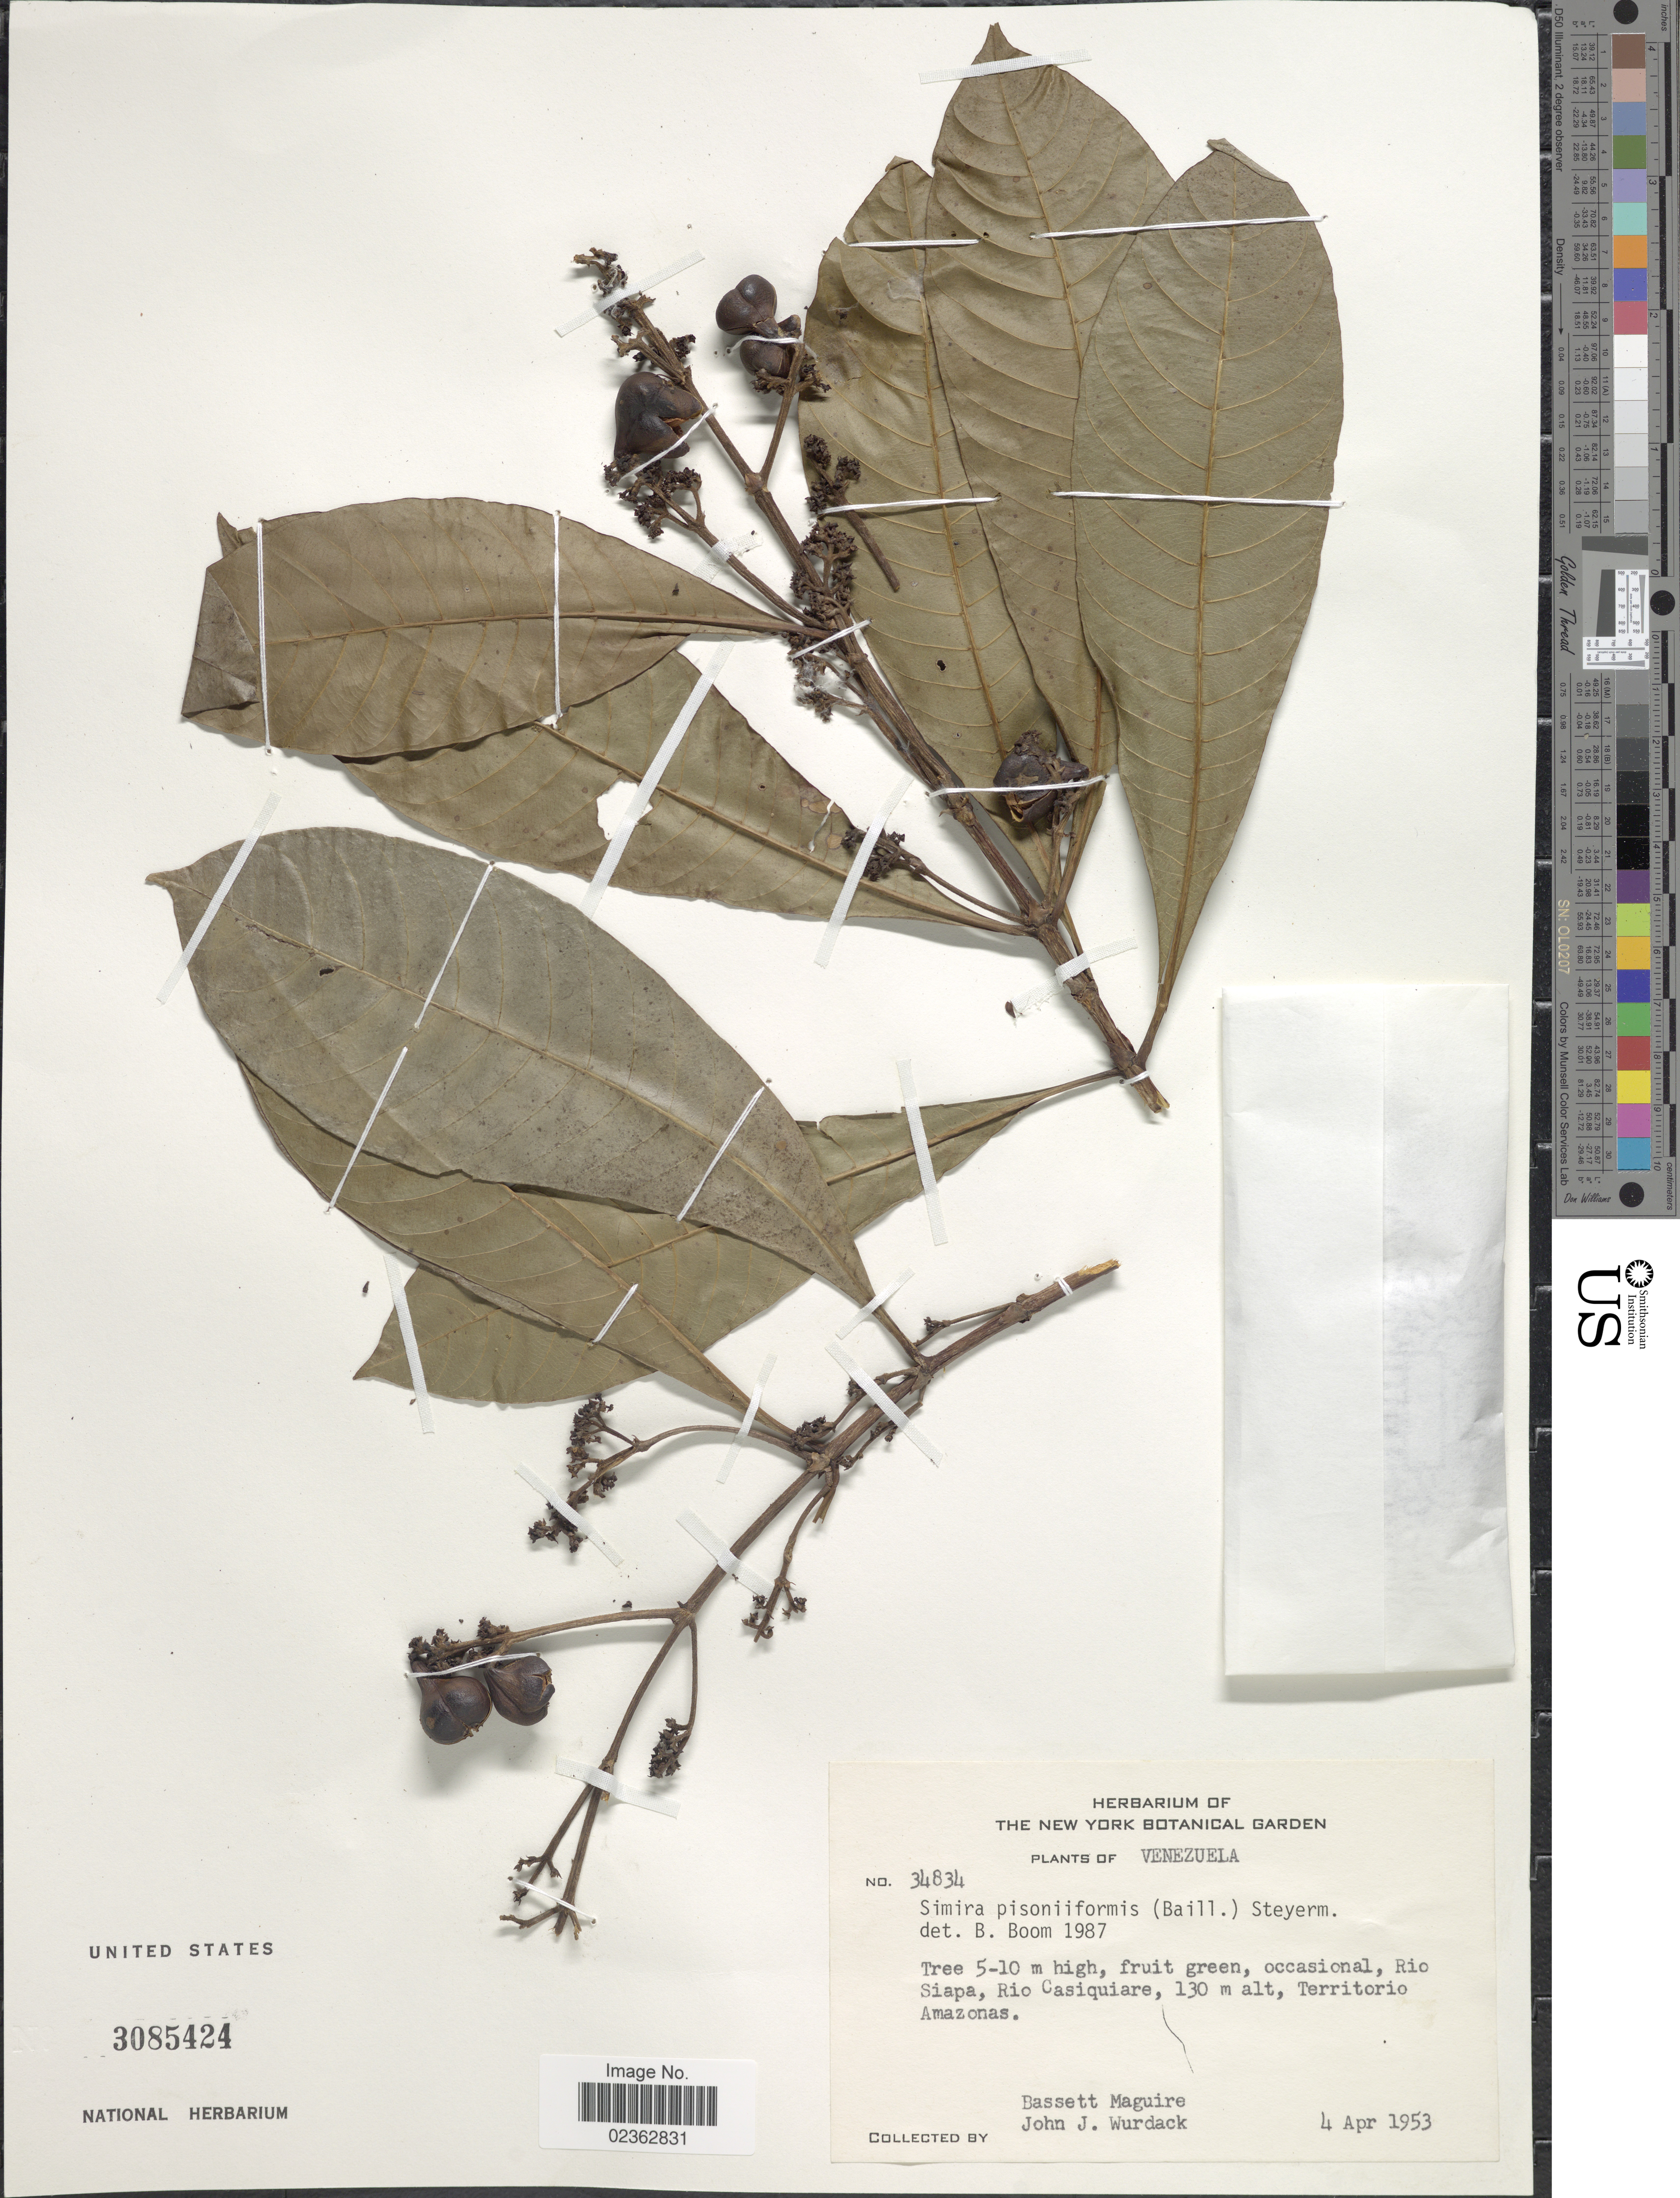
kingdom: Plantae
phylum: Tracheophyta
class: Magnoliopsida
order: Gentianales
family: Rubiaceae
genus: Simira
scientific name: Simira pisoniiformis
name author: (Baill.) Steyerm.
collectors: B. Maguire & J. J. Wurdack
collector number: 34834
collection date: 1953-04-04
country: Venezuela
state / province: Amazonas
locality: Rio Siapa, Rio Casiquiare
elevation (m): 130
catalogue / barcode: US 3085424